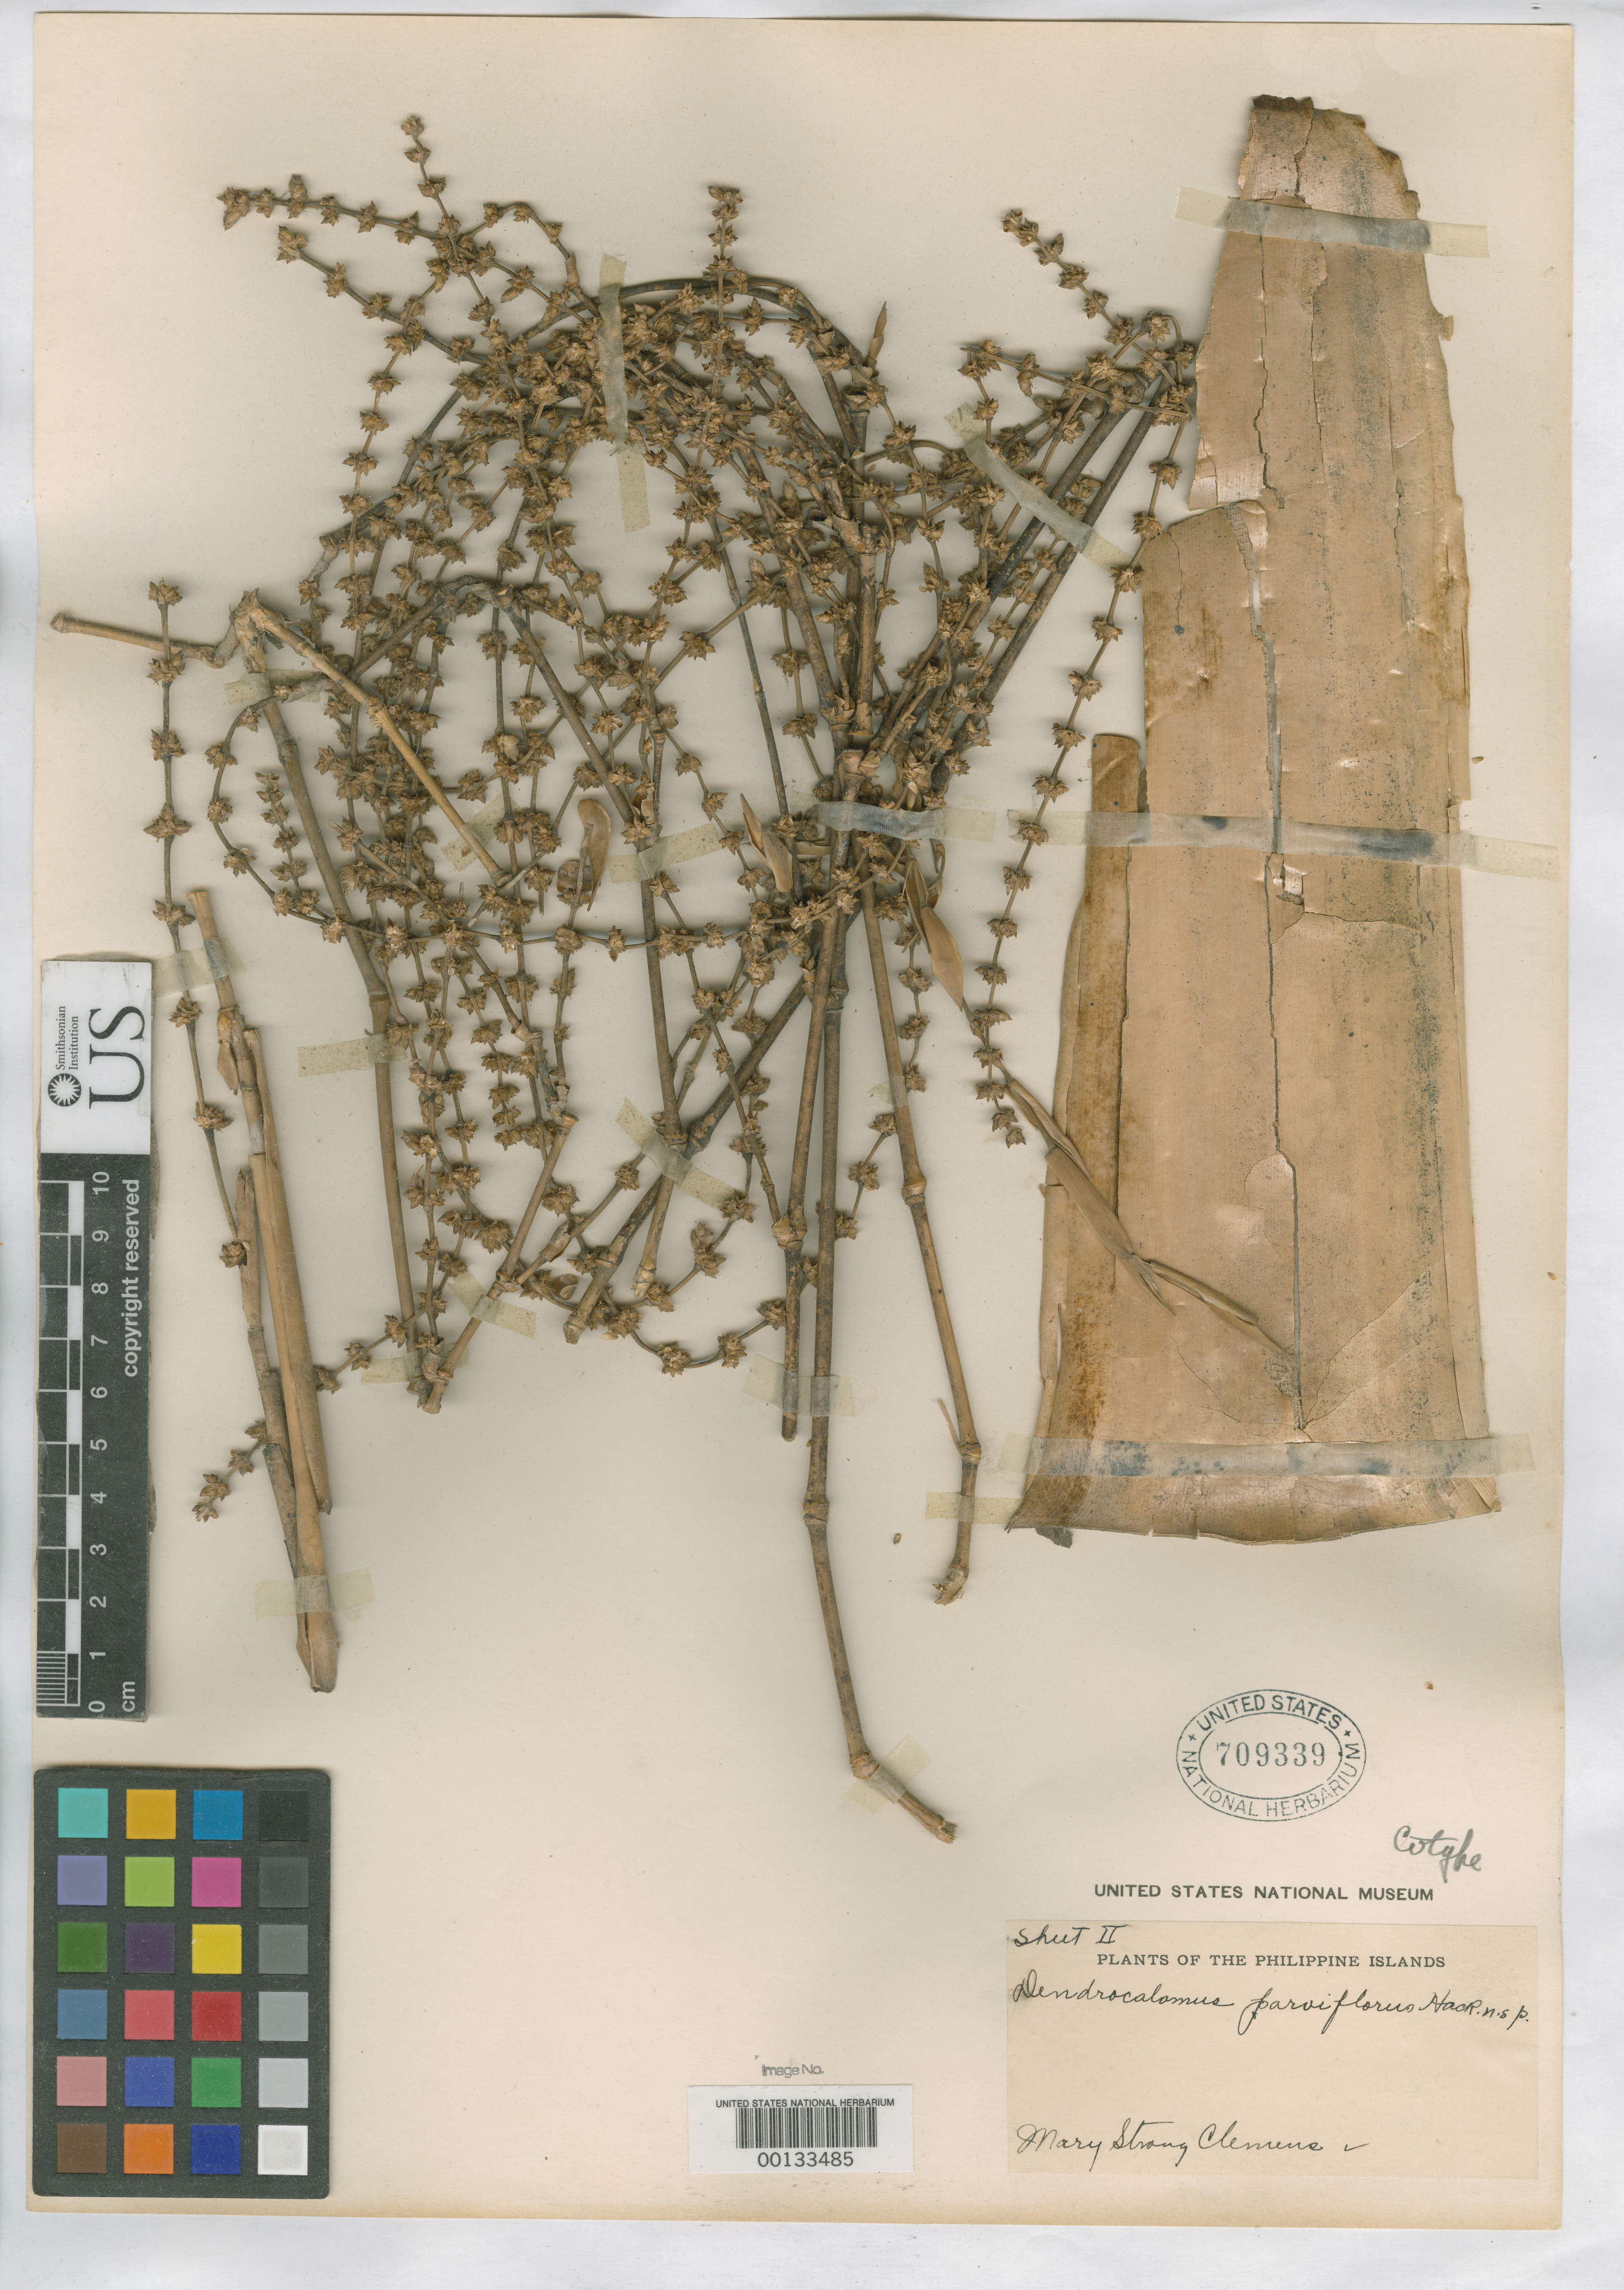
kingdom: Plantae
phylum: Tracheophyta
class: Liliopsida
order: Poales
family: Poaceae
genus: Dendrocalamus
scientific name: Dendrocalamus parviflorus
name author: Hack.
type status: Isotype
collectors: M. S. Clemens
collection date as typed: Mar 1907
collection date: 1907-03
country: Philippines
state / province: Muslim Mindanao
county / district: Lanao del Sur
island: Mindanao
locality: Camp Keithley, Lake Lanao.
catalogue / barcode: US 709339